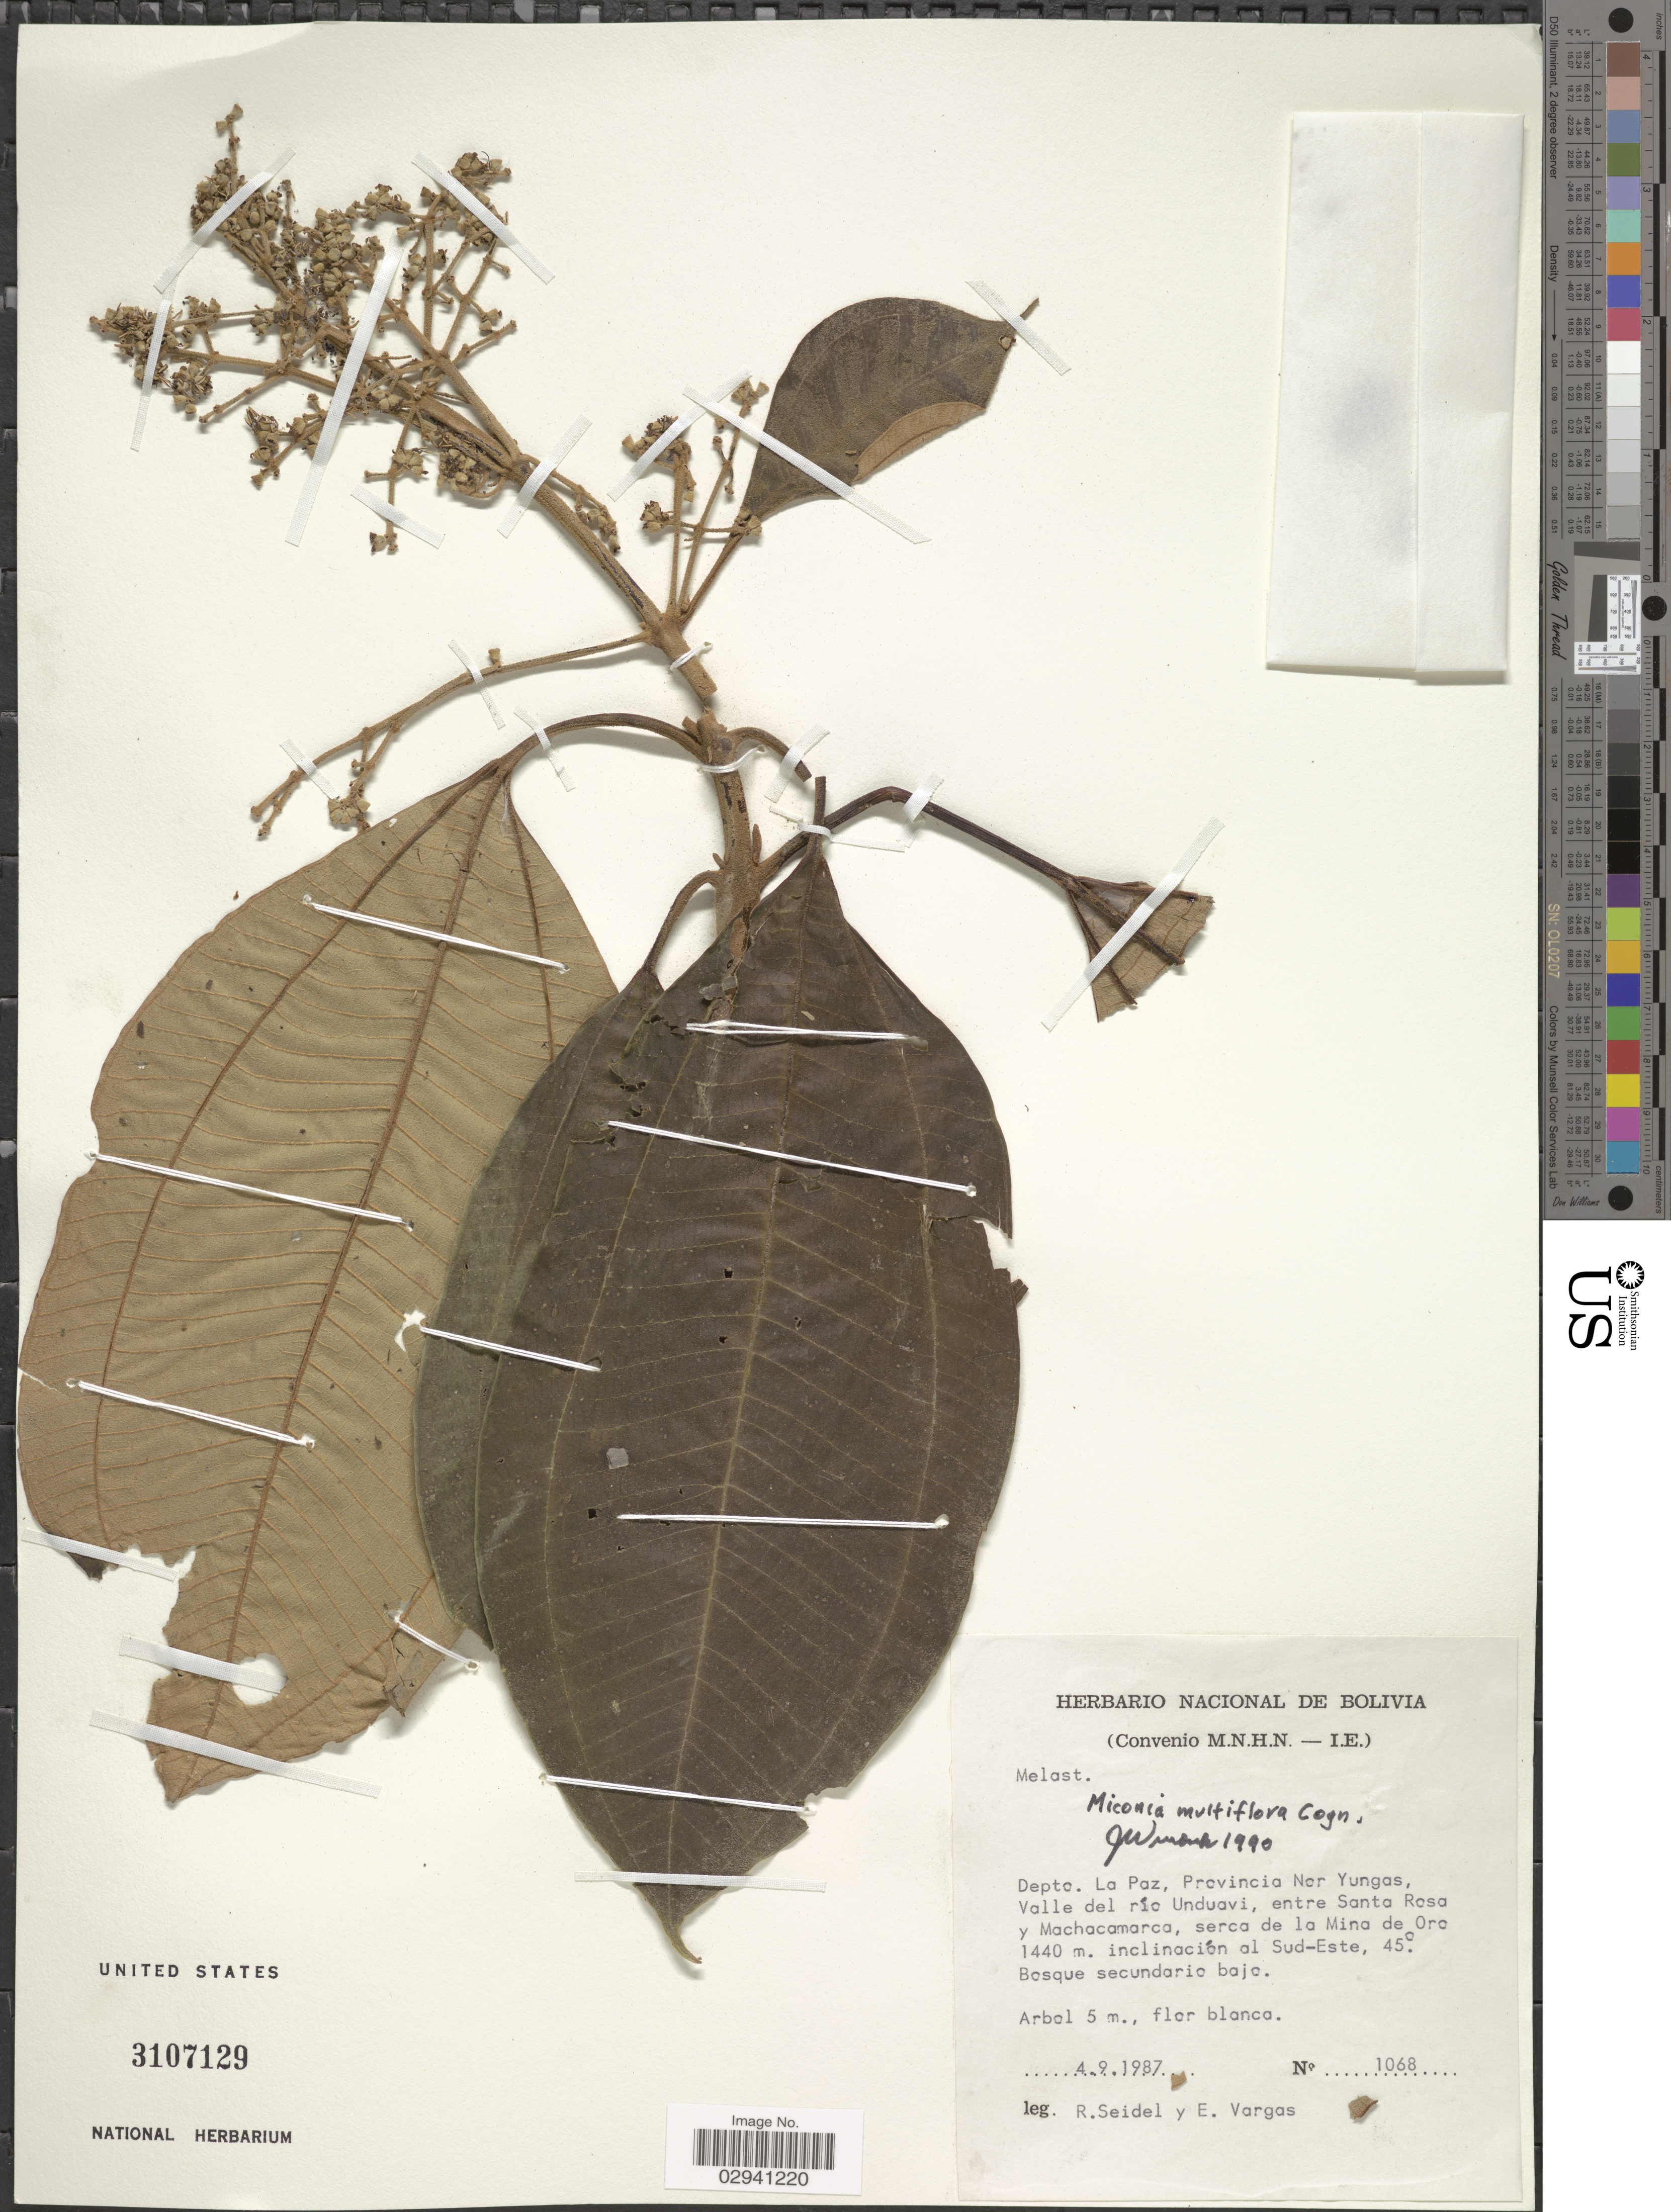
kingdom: Plantae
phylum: Tracheophyta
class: Magnoliopsida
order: Myrtales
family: Melastomataceae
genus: Miconia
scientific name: Miconia multiflora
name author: Cogn.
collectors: R. Seidel & E. Vargas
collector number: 1068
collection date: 1987-09-04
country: Bolivia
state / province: La Paz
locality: Depto. La Paz, Provincia Nor Yungas, Valle del río Unduavi, entre Santa Rosa y Machacamarca, serca de la Mina de Oro. Inclinación al Sud-Este, 45°.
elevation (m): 1440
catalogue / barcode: US 3107129